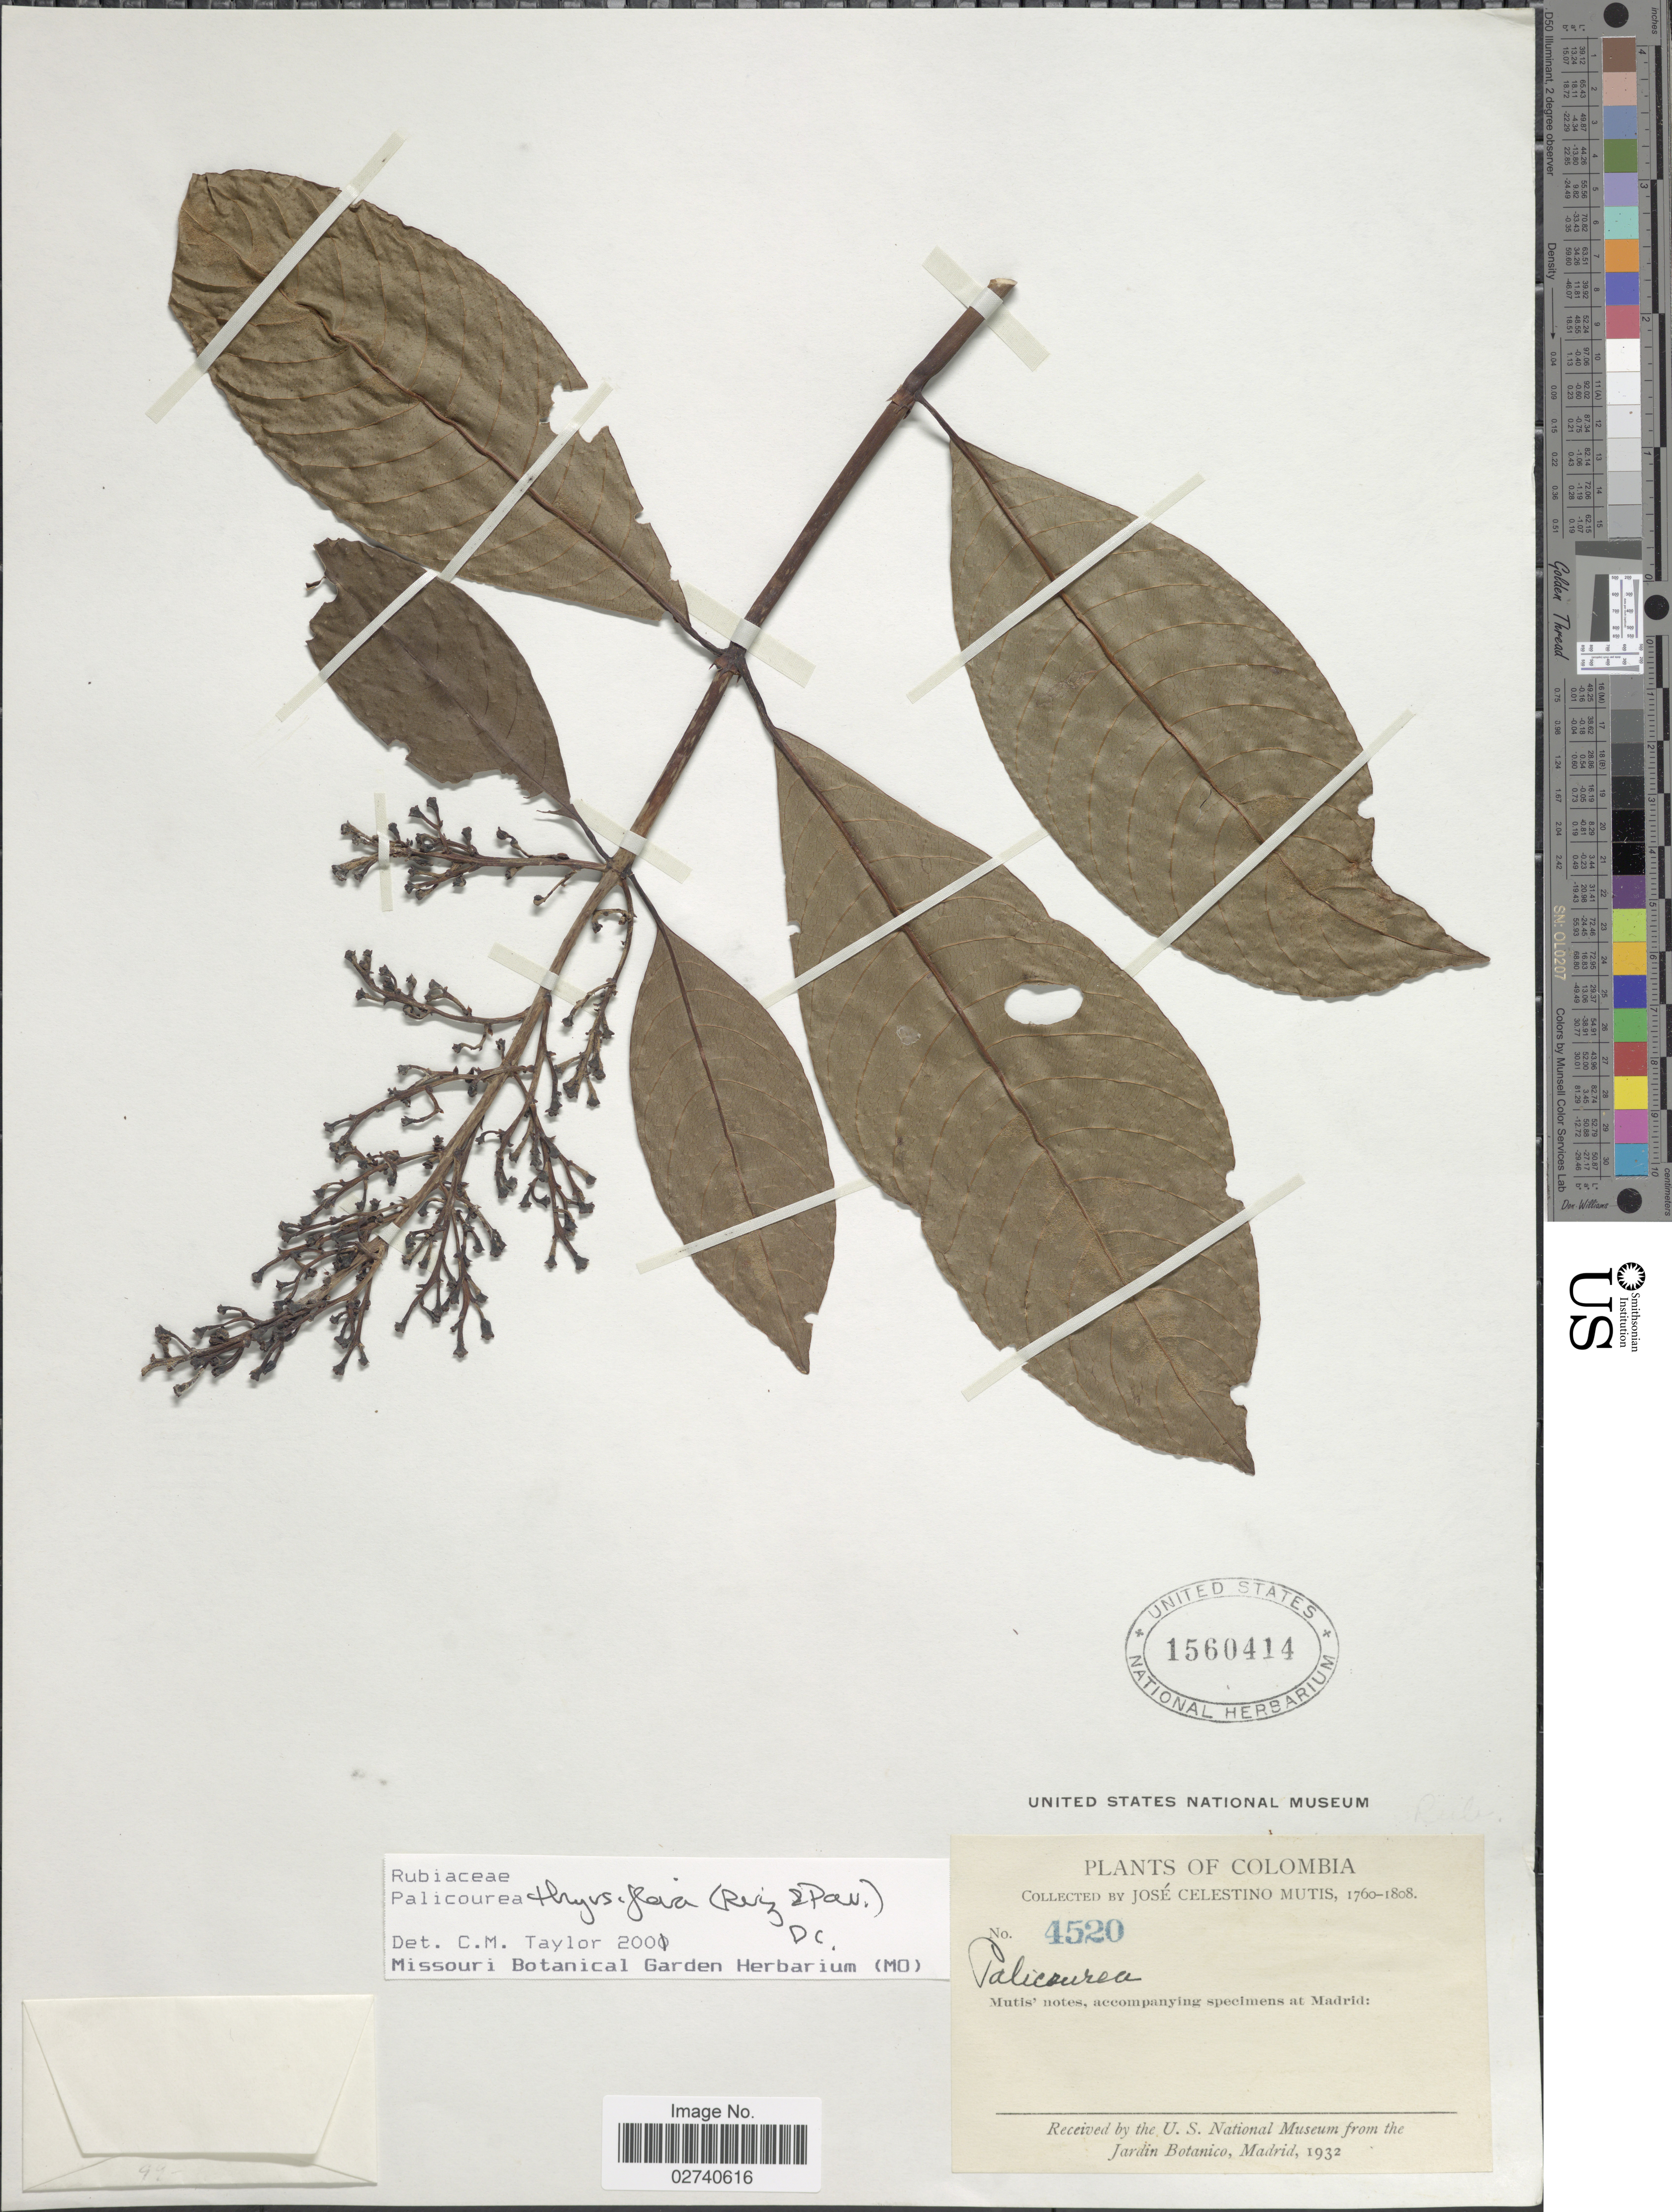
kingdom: Plantae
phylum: Tracheophyta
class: Magnoliopsida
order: Gentianales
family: Rubiaceae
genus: Palicourea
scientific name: Palicourea thyrsiflora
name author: (Ruiz & Pav.) DC.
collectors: J. C. B. Mutis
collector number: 4520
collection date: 1760/1808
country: Colombia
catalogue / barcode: US 1560414